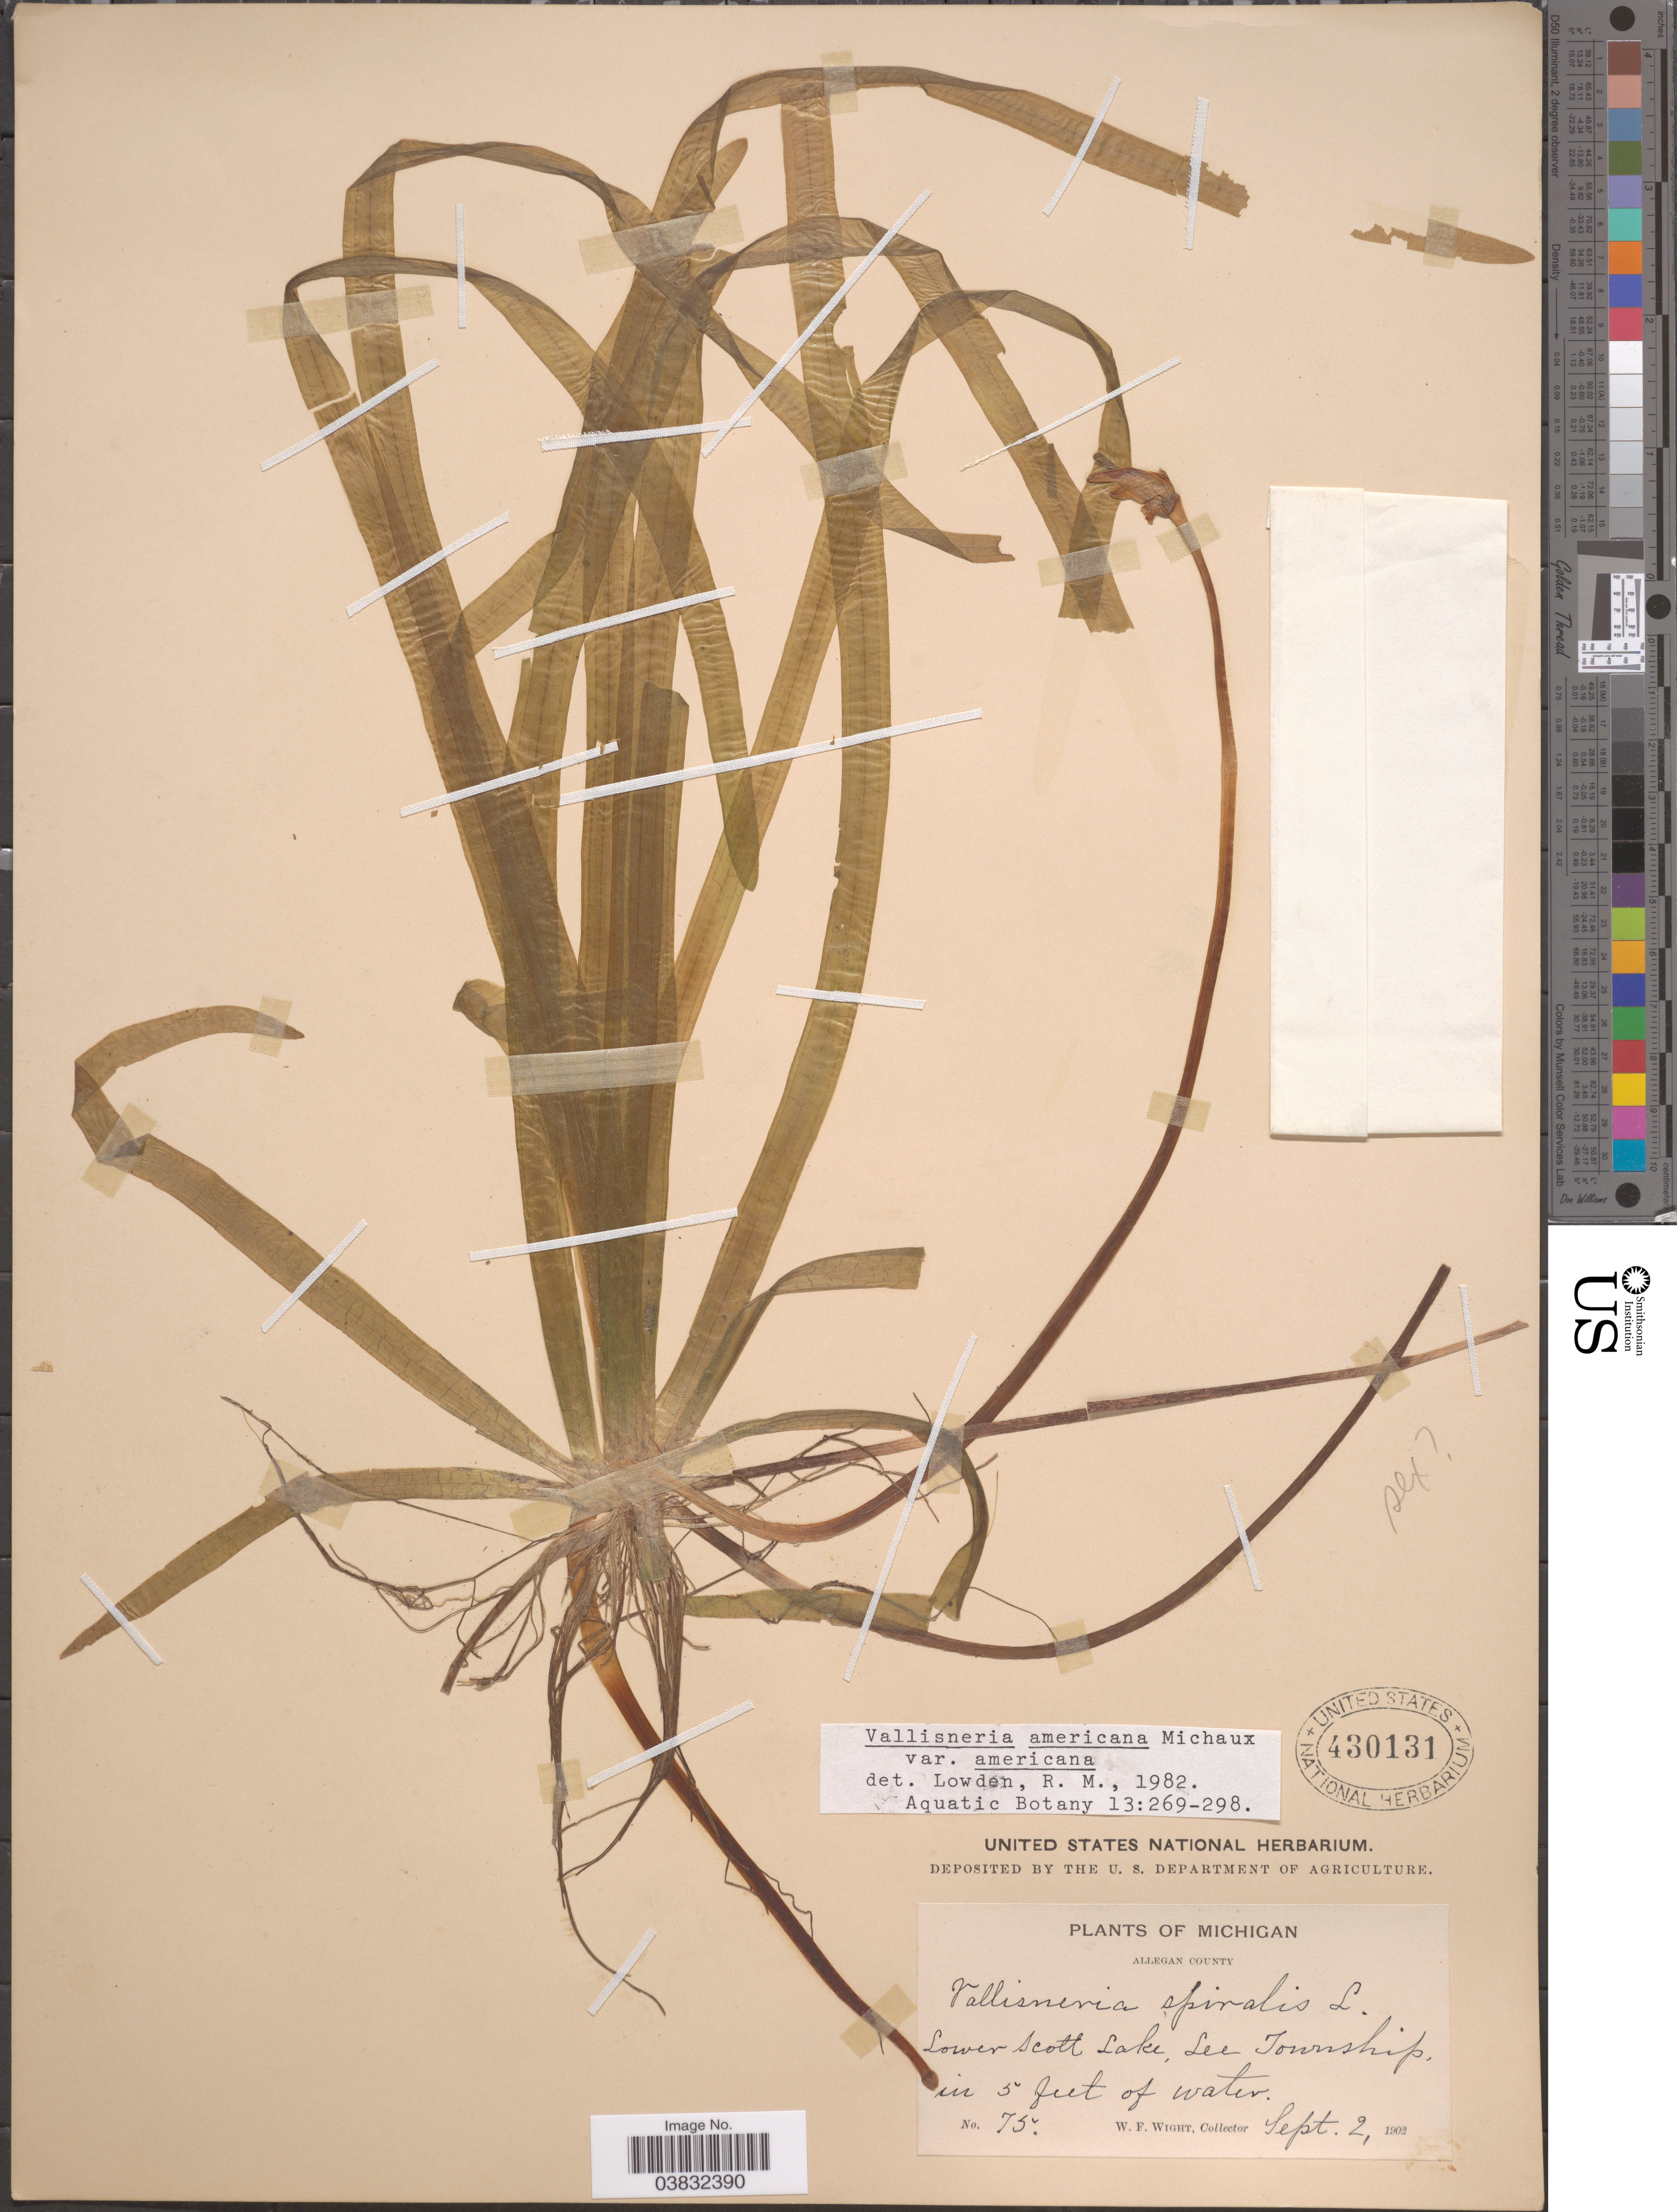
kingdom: Plantae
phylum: Tracheophyta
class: Liliopsida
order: Alismatales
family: Hydrocharitaceae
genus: Vallisneria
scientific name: Vallisneria americana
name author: Michx.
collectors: W. Wight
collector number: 75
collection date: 1902-09-02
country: United States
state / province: Michigan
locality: Allegan County. Lower Scott Lake, Lee Township.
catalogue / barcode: US 430131